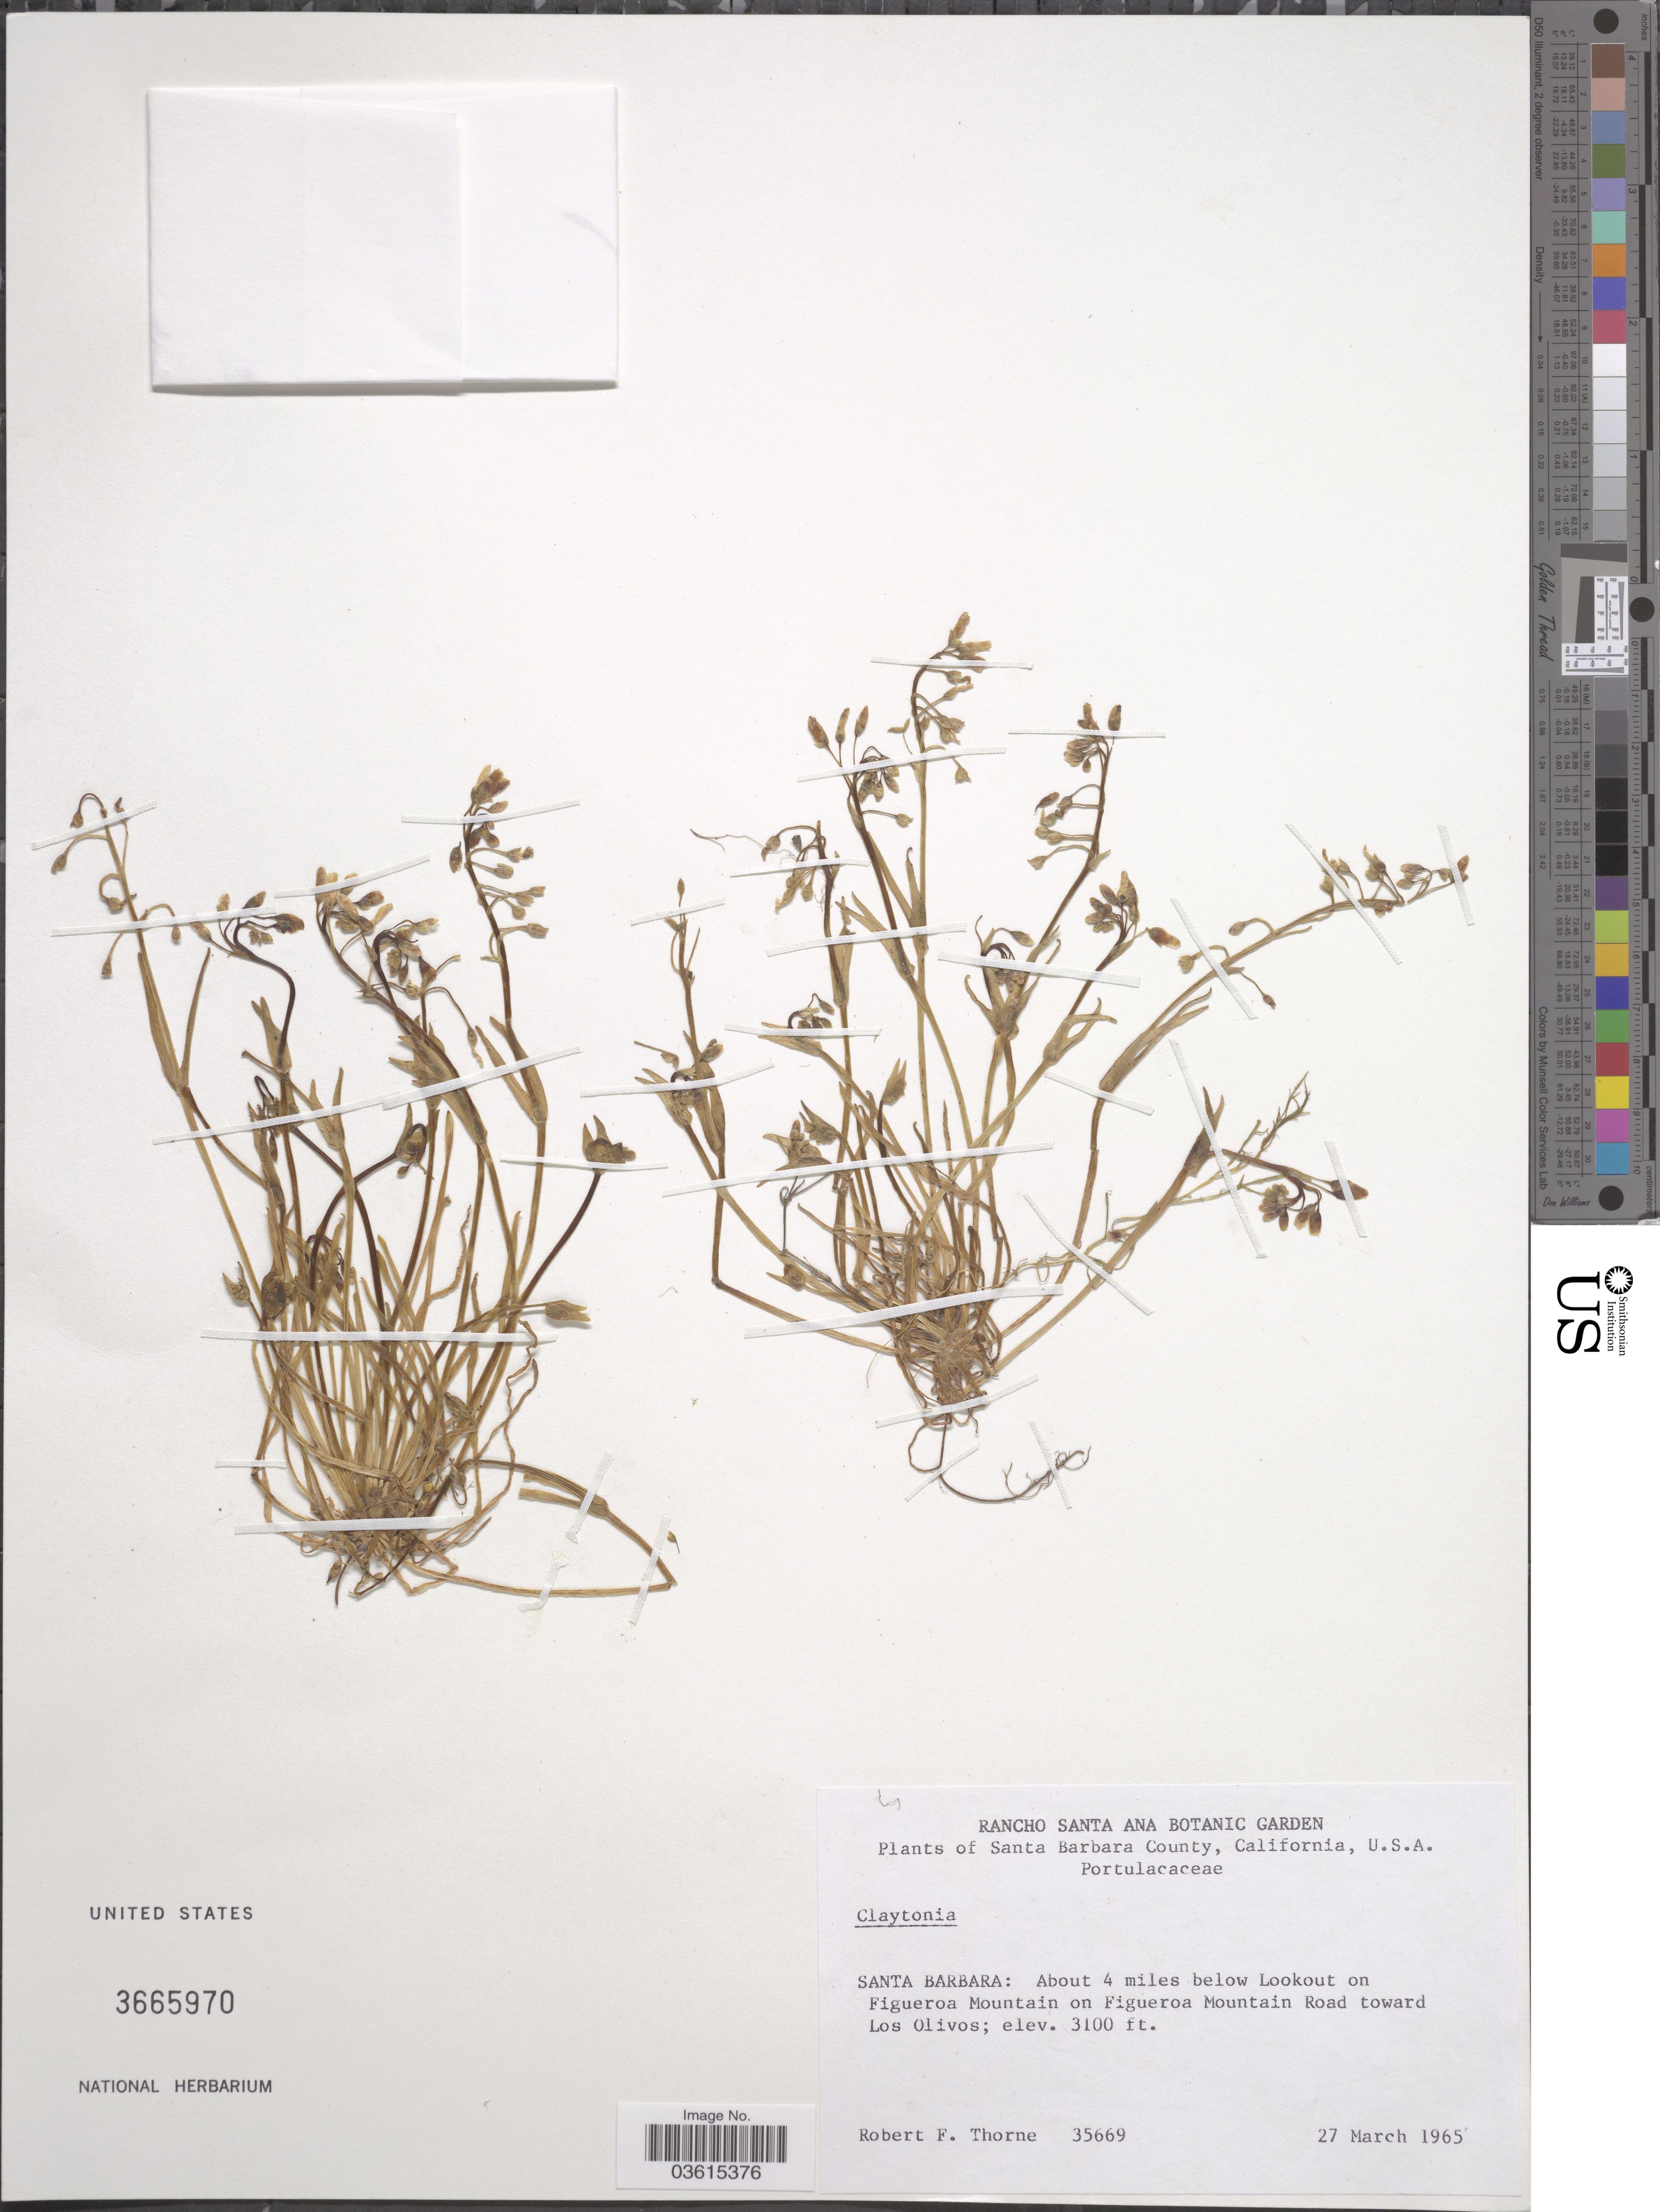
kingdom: Plantae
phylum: Tracheophyta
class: Magnoliopsida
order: Caryophyllales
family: Montiaceae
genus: Claytonia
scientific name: Claytonia sp.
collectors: R. F. Thorne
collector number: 35669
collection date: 1965-03-27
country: United States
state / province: California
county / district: Santa Barbara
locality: Santa Barbara County. Santa Barbara: About 4 miles below Lookout on Figueroa Mountain on Figueroa Mountain Road toward Los Olivos.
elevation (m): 945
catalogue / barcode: US 3665970